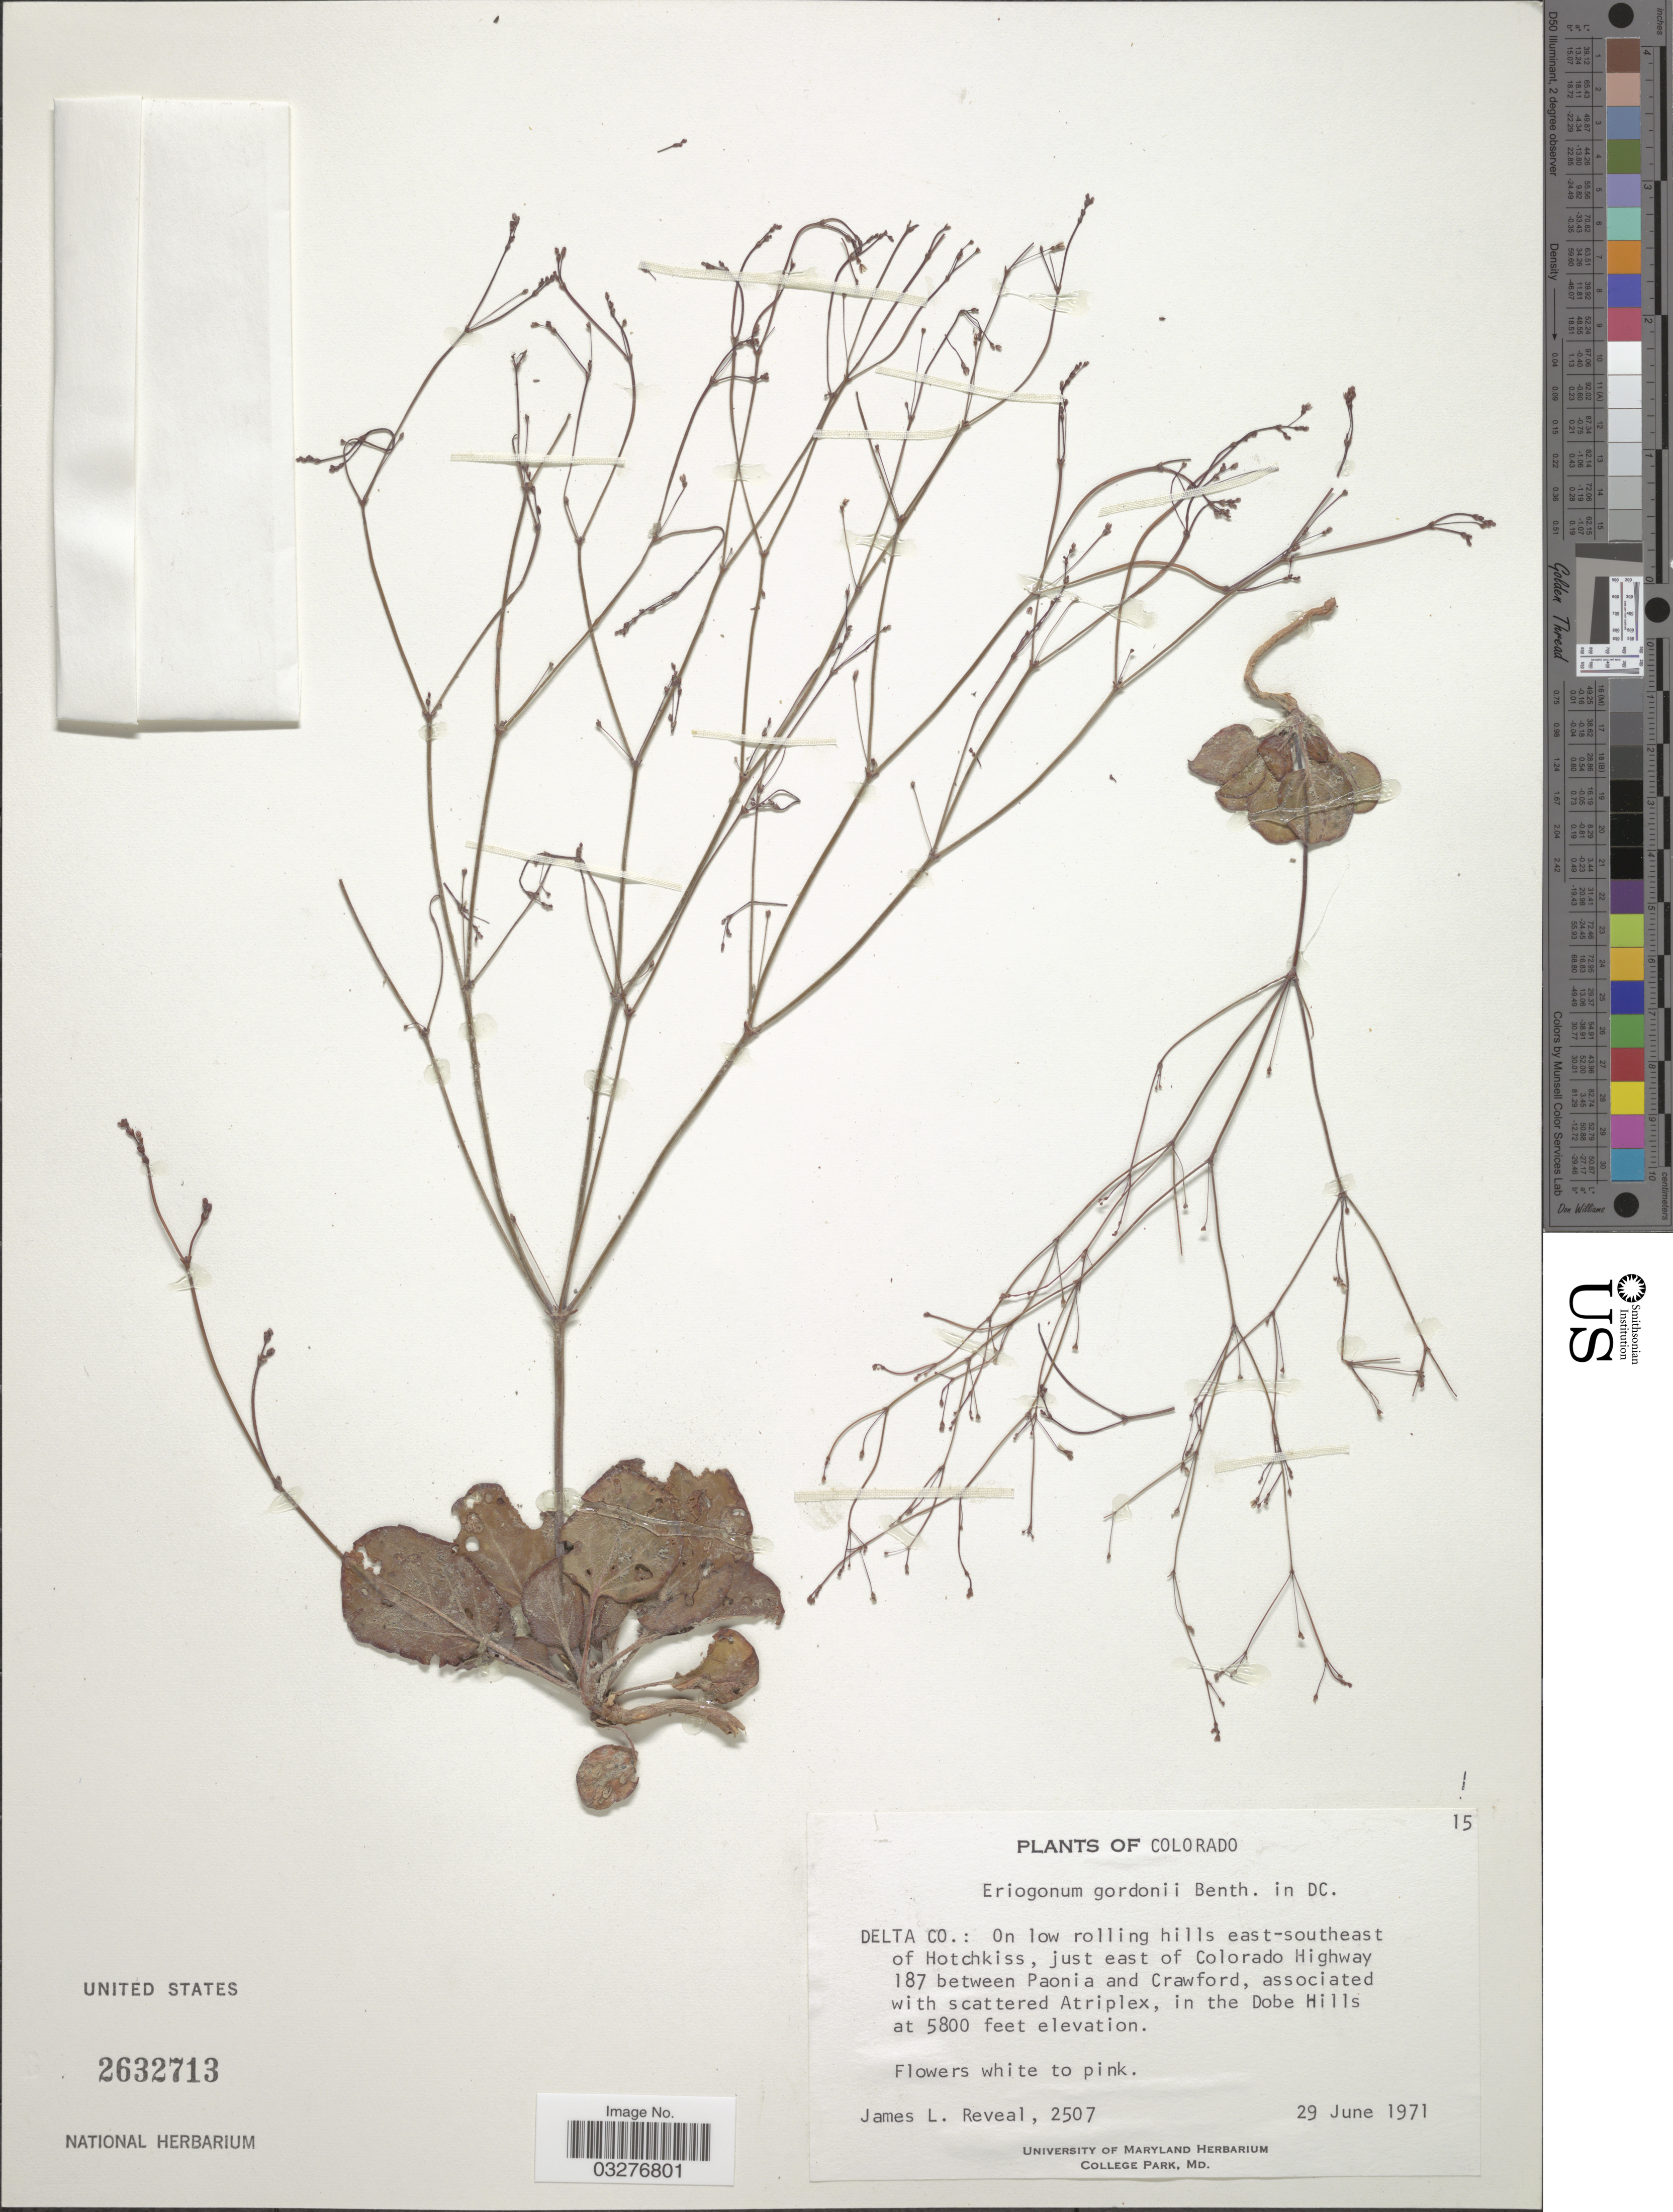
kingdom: Plantae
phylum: Tracheophyta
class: Magnoliopsida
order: Caryophyllales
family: Polygonaceae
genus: Eriogonum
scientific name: Eriogonum gordonii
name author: Benth.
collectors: J. L. Reveal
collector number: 2507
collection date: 1971-06-29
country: United States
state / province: Colorado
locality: Delta Co.: On low rolling hills east-southeast of Hotchkiss, just east of Colorado Highway 187 between Paonia and Crawford, in the Dobe Hills.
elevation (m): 1768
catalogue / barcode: US 2632713